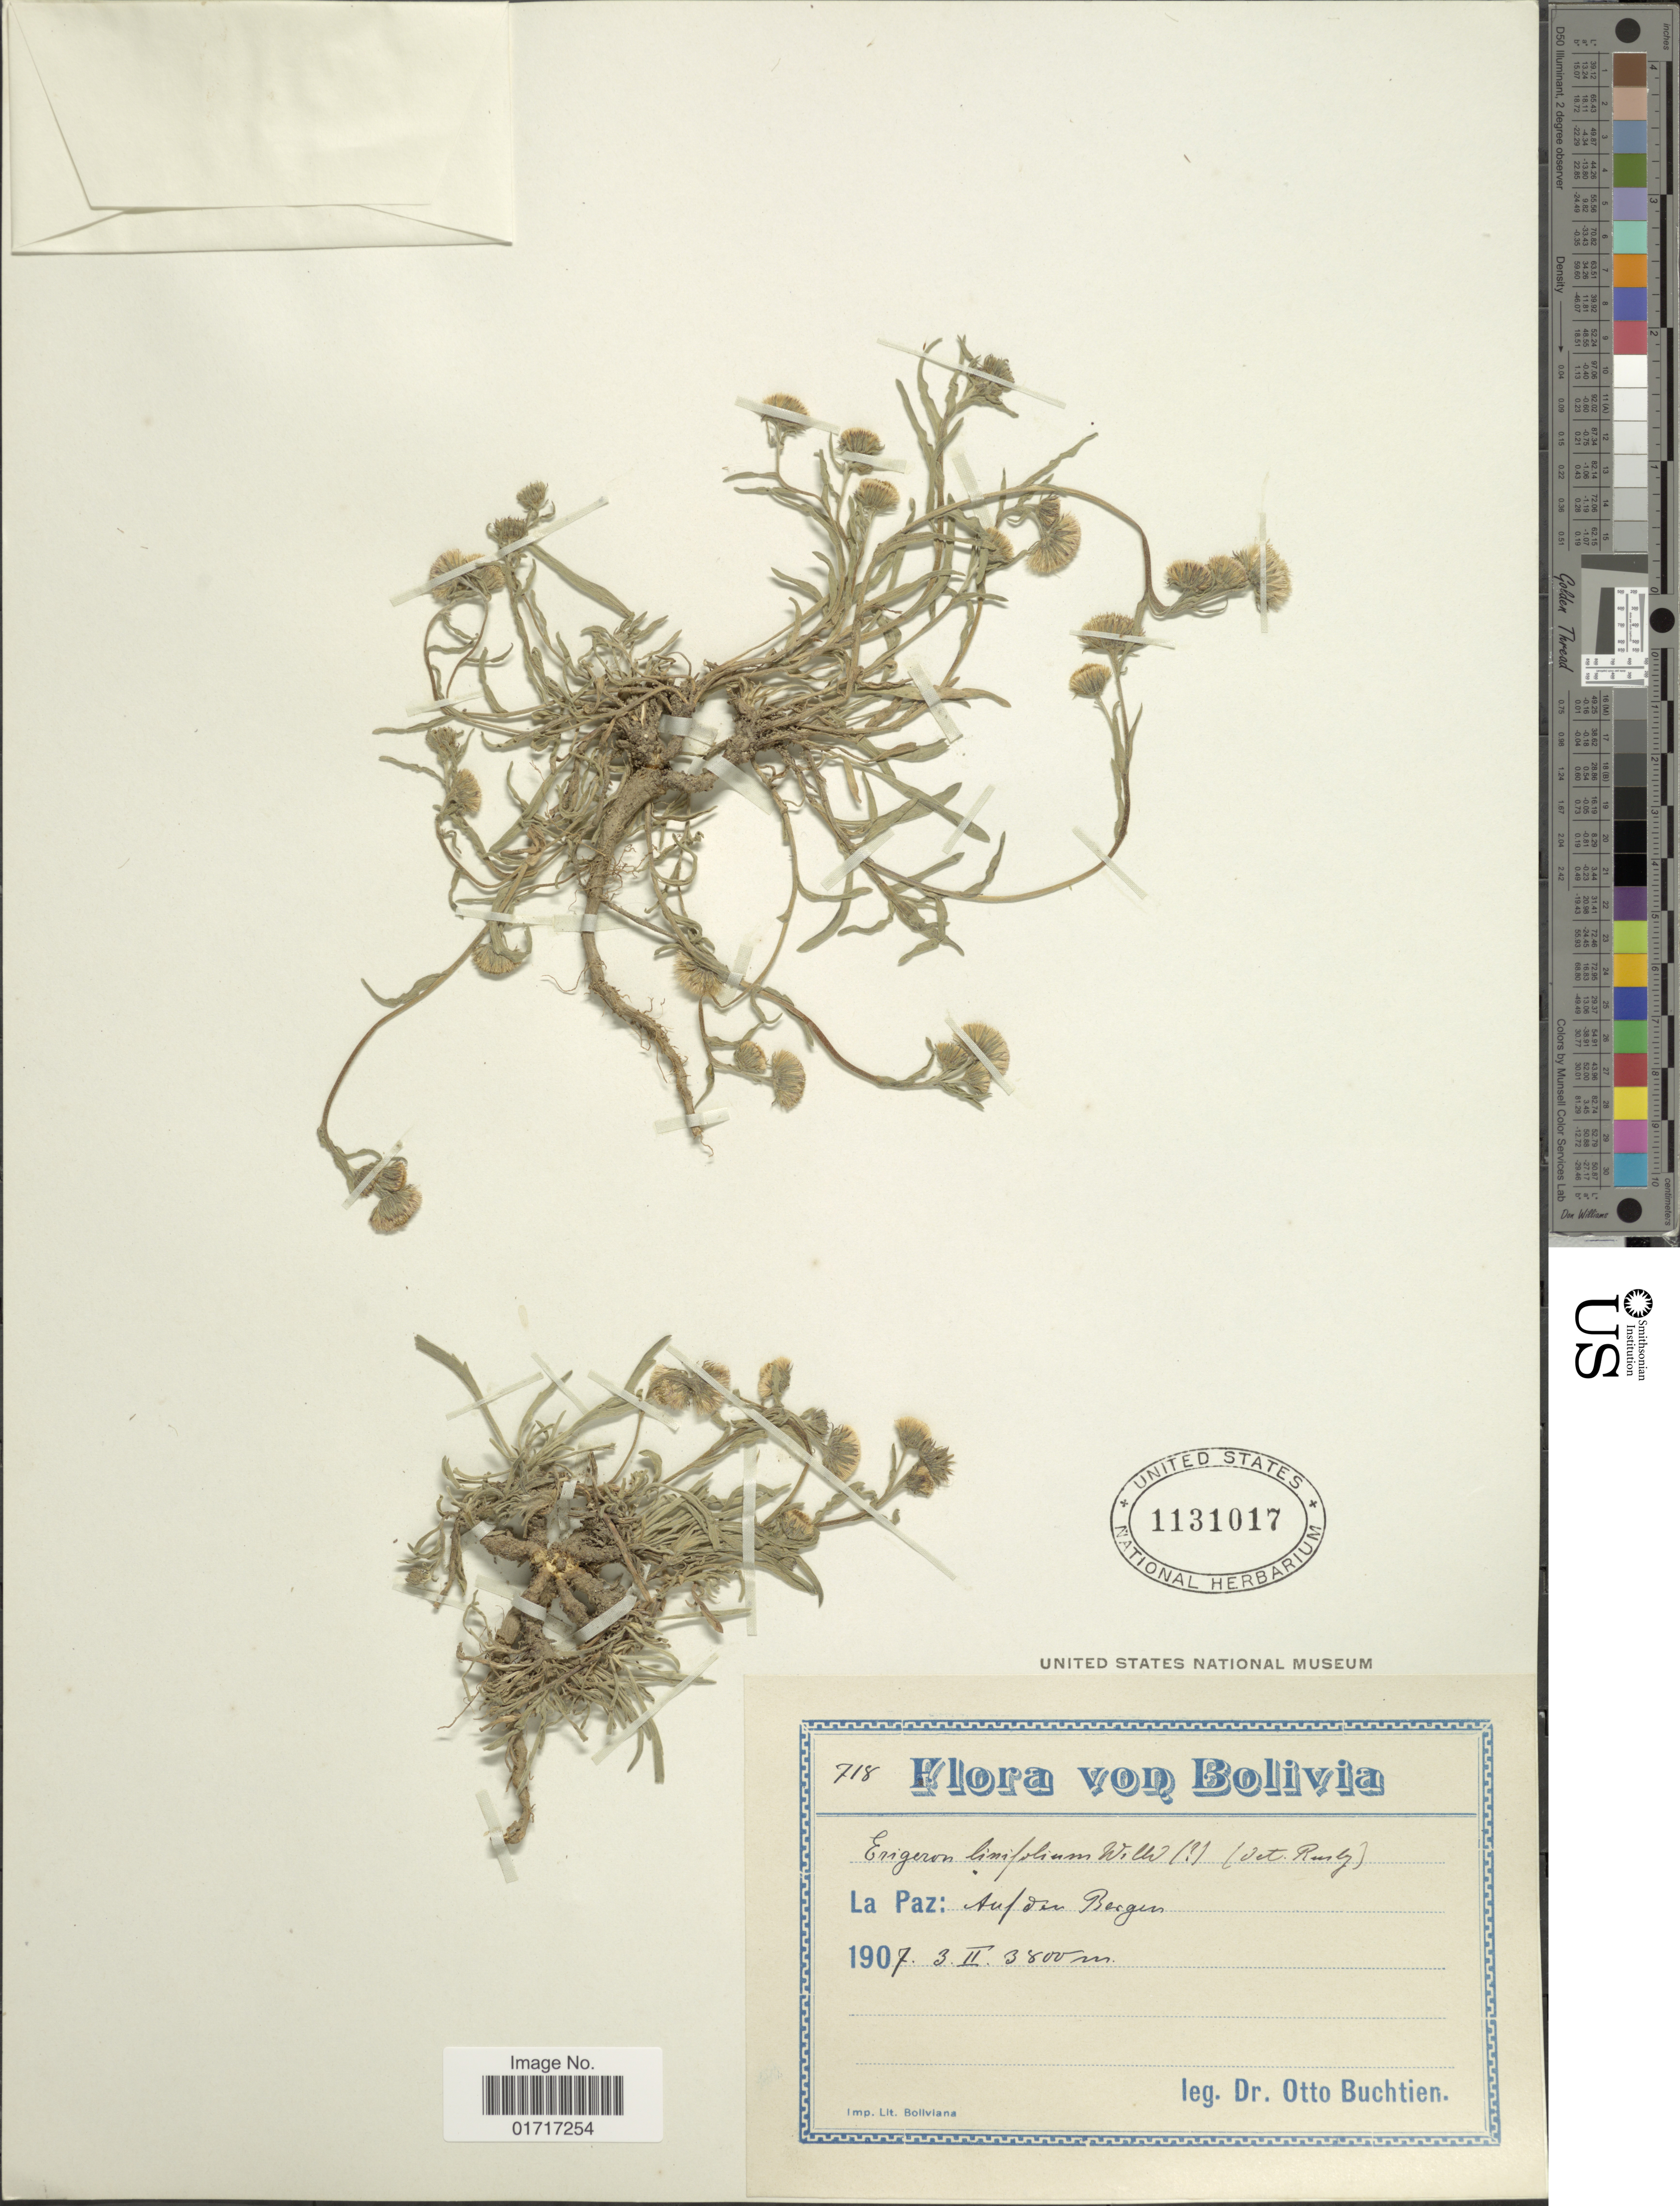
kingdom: Plantae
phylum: Tracheophyta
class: Magnoliopsida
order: Asterales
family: Asteraceae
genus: Erigeron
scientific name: Erigeron bonariensis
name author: L.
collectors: O. Buchtien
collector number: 718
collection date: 1907-02-03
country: Bolivia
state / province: La Paz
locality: La Paz: Auf den Bergen.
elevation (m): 3800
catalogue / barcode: US 1131017